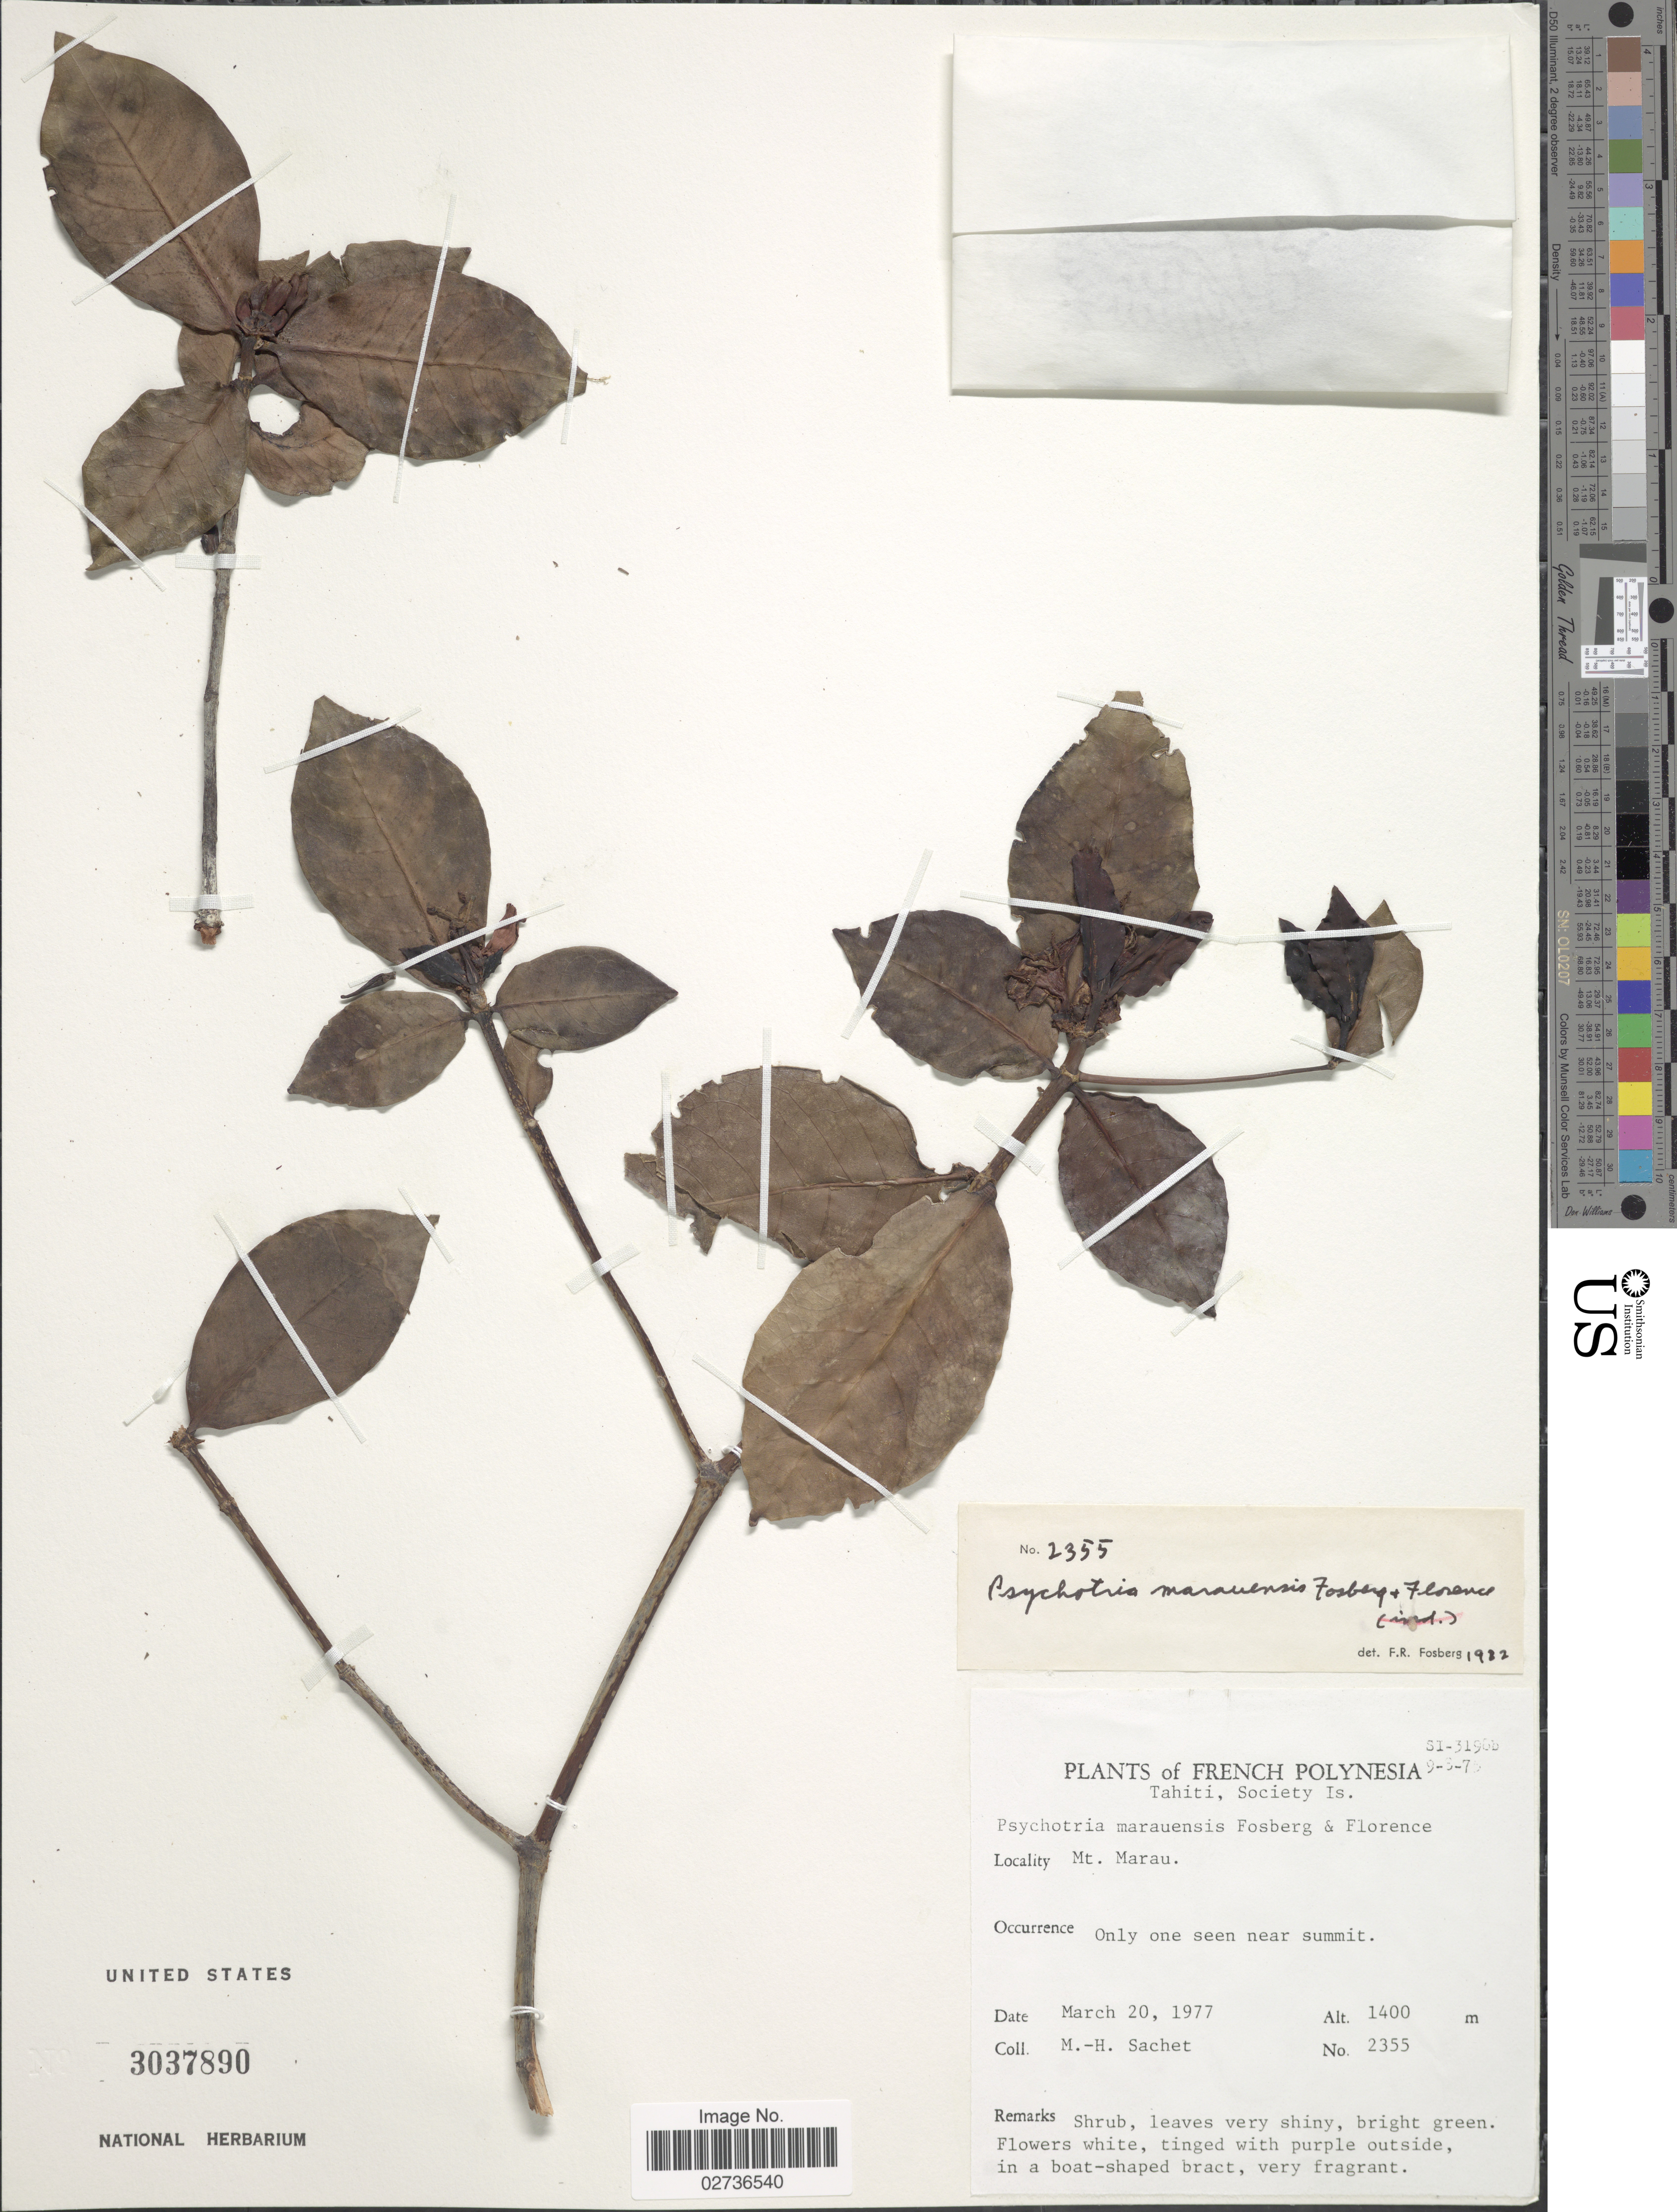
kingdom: Plantae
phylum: Tracheophyta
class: Magnoliopsida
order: Gentianales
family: Rubiaceae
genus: Psychotria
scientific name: Psychotria marauensis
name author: Fosberg & J. Florence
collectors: M.-H. Sachet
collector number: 2355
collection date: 1977-03-20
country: French Polynesia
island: Tahiti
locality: Tahiti, Society Is., Mt. Marau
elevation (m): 1400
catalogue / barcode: US 3037890